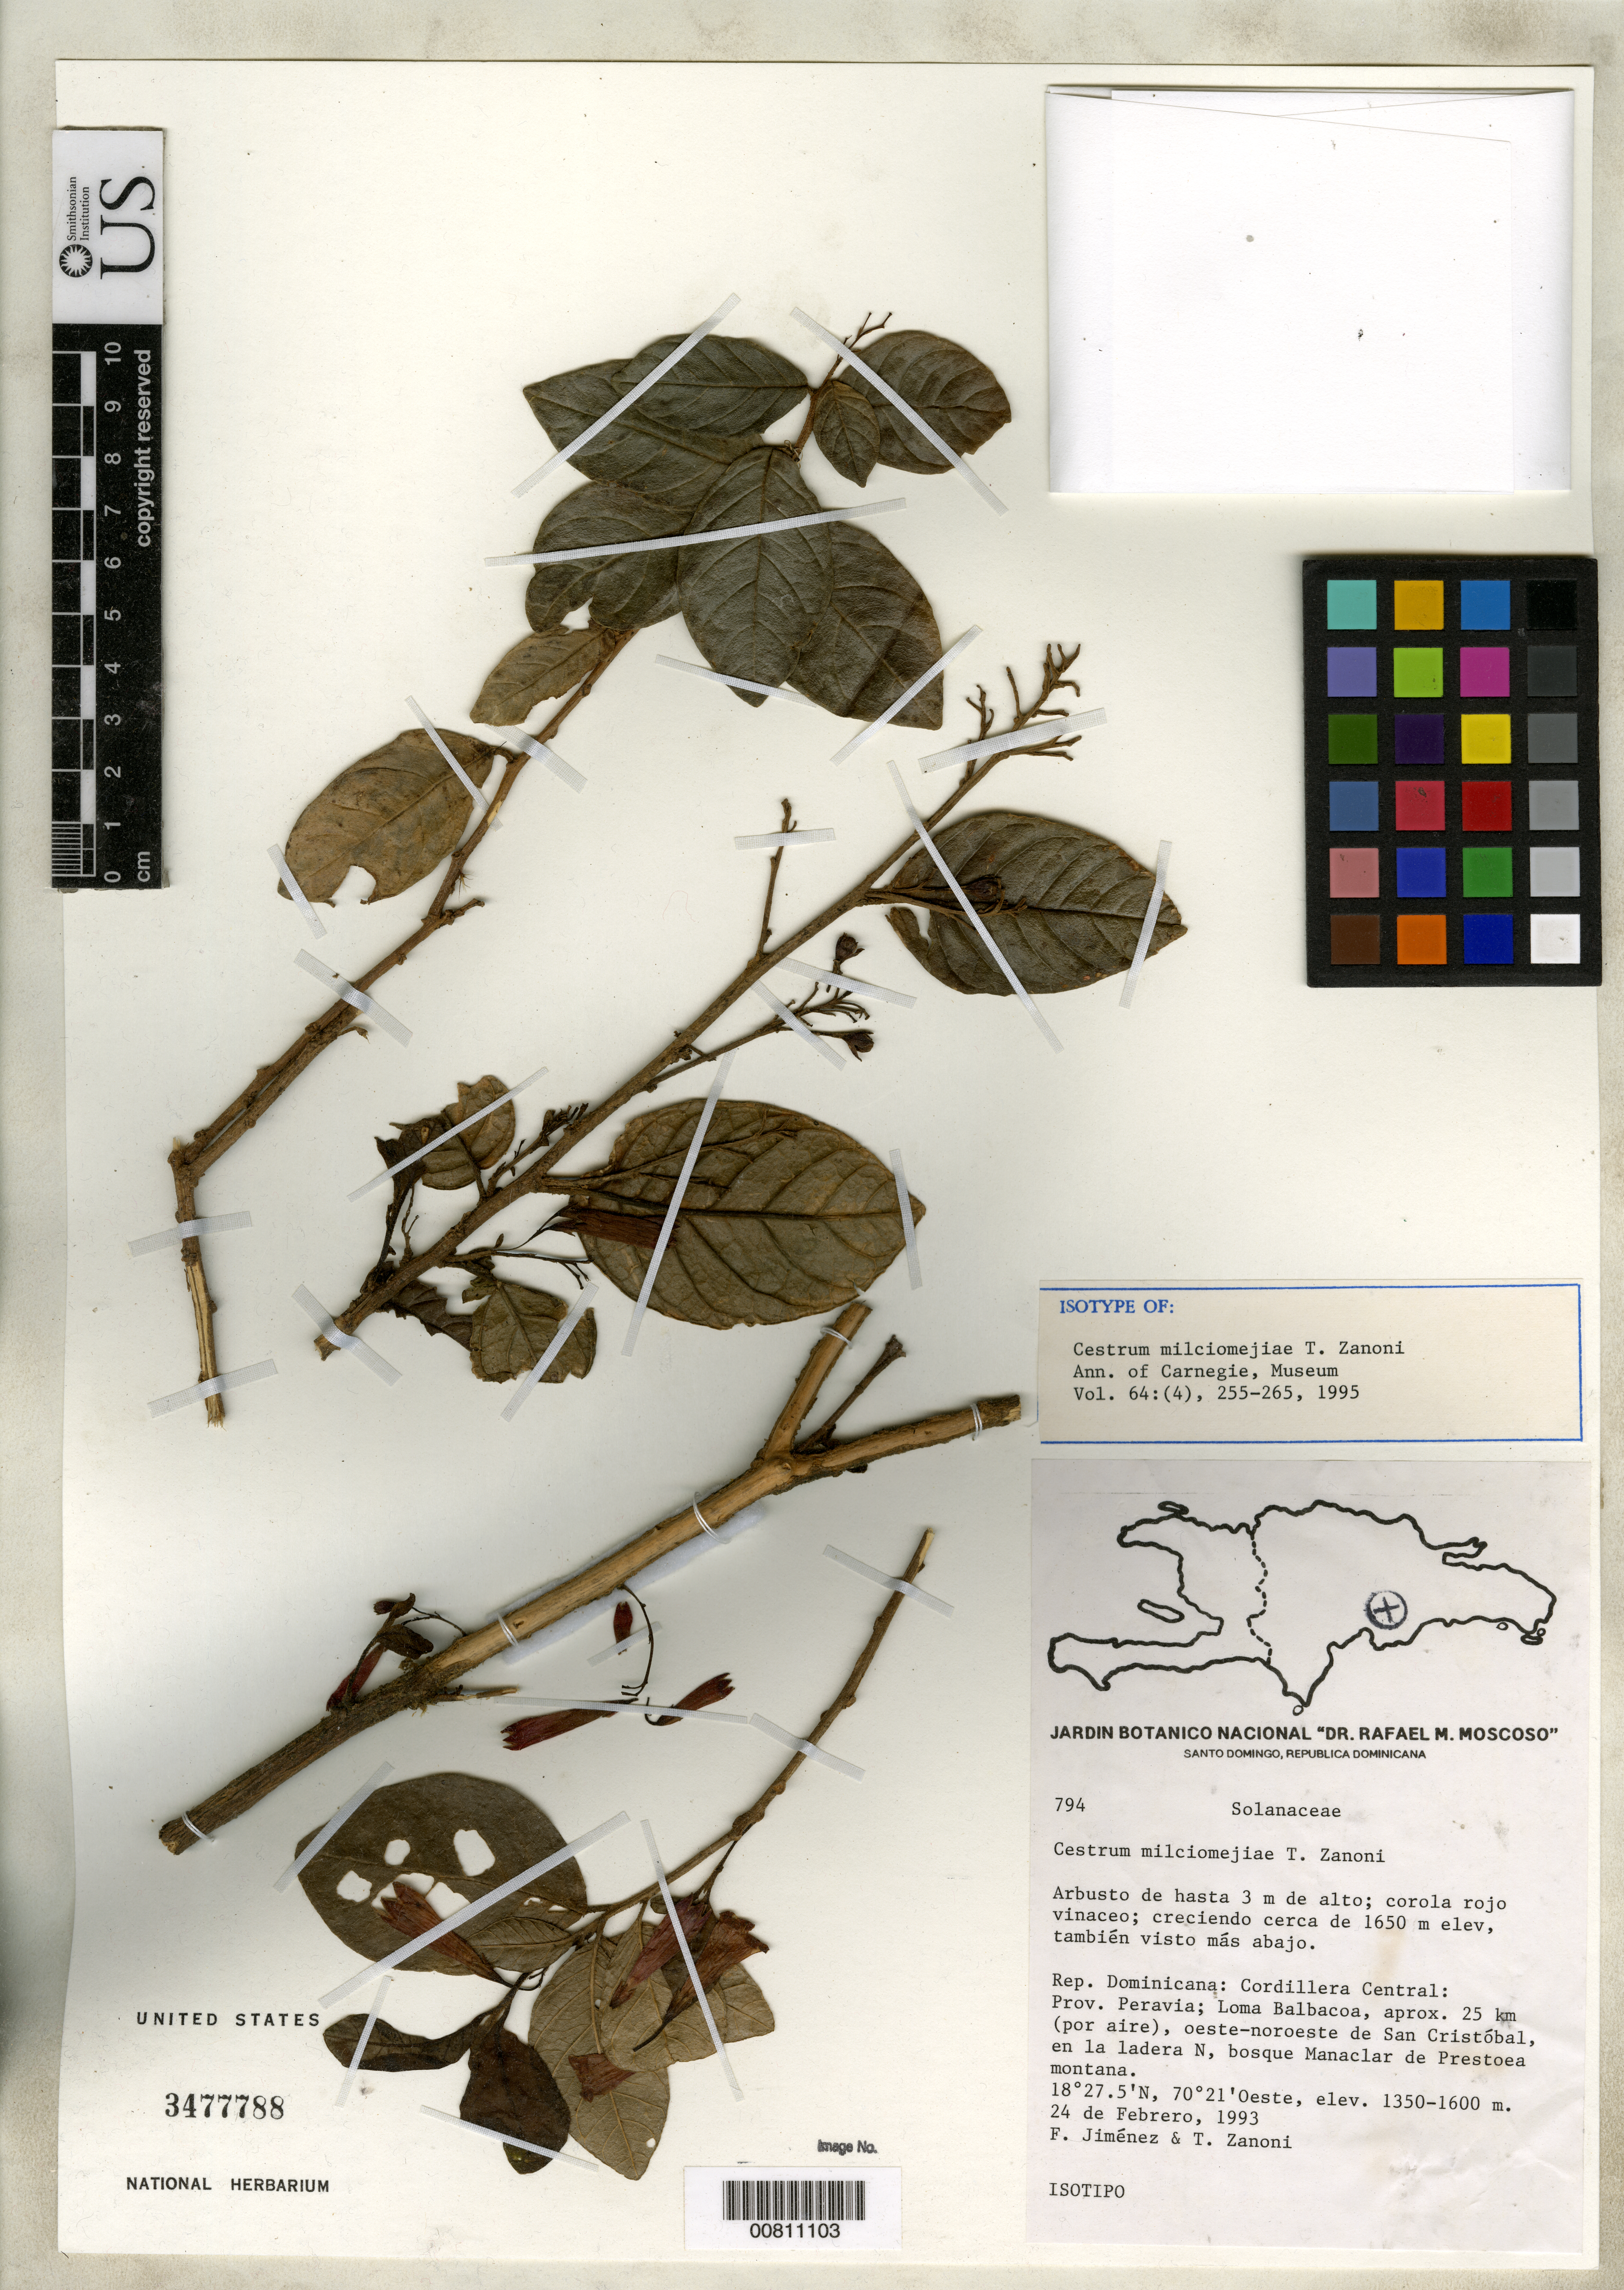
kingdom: Plantae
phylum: Tracheophyta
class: Magnoliopsida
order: Solanales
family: Solanaceae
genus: Cestrum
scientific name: Cestrum milciomejiae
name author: Zanoni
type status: Isotype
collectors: F. Jiménez & T. A. Zanoni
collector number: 794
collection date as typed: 24 Feb 1993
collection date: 1993-02-24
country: Dominican Republic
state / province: Peravia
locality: Rep. Dominicana: Cordillera Central: Prov. Peravia; Loma Balbacoa, aprox. 25 km (por aire), oeste-noroeste de San Cristóbal.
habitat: En la ladera N, bosque Manaclar de Prestoea montana.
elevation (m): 1650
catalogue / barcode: US 3477788